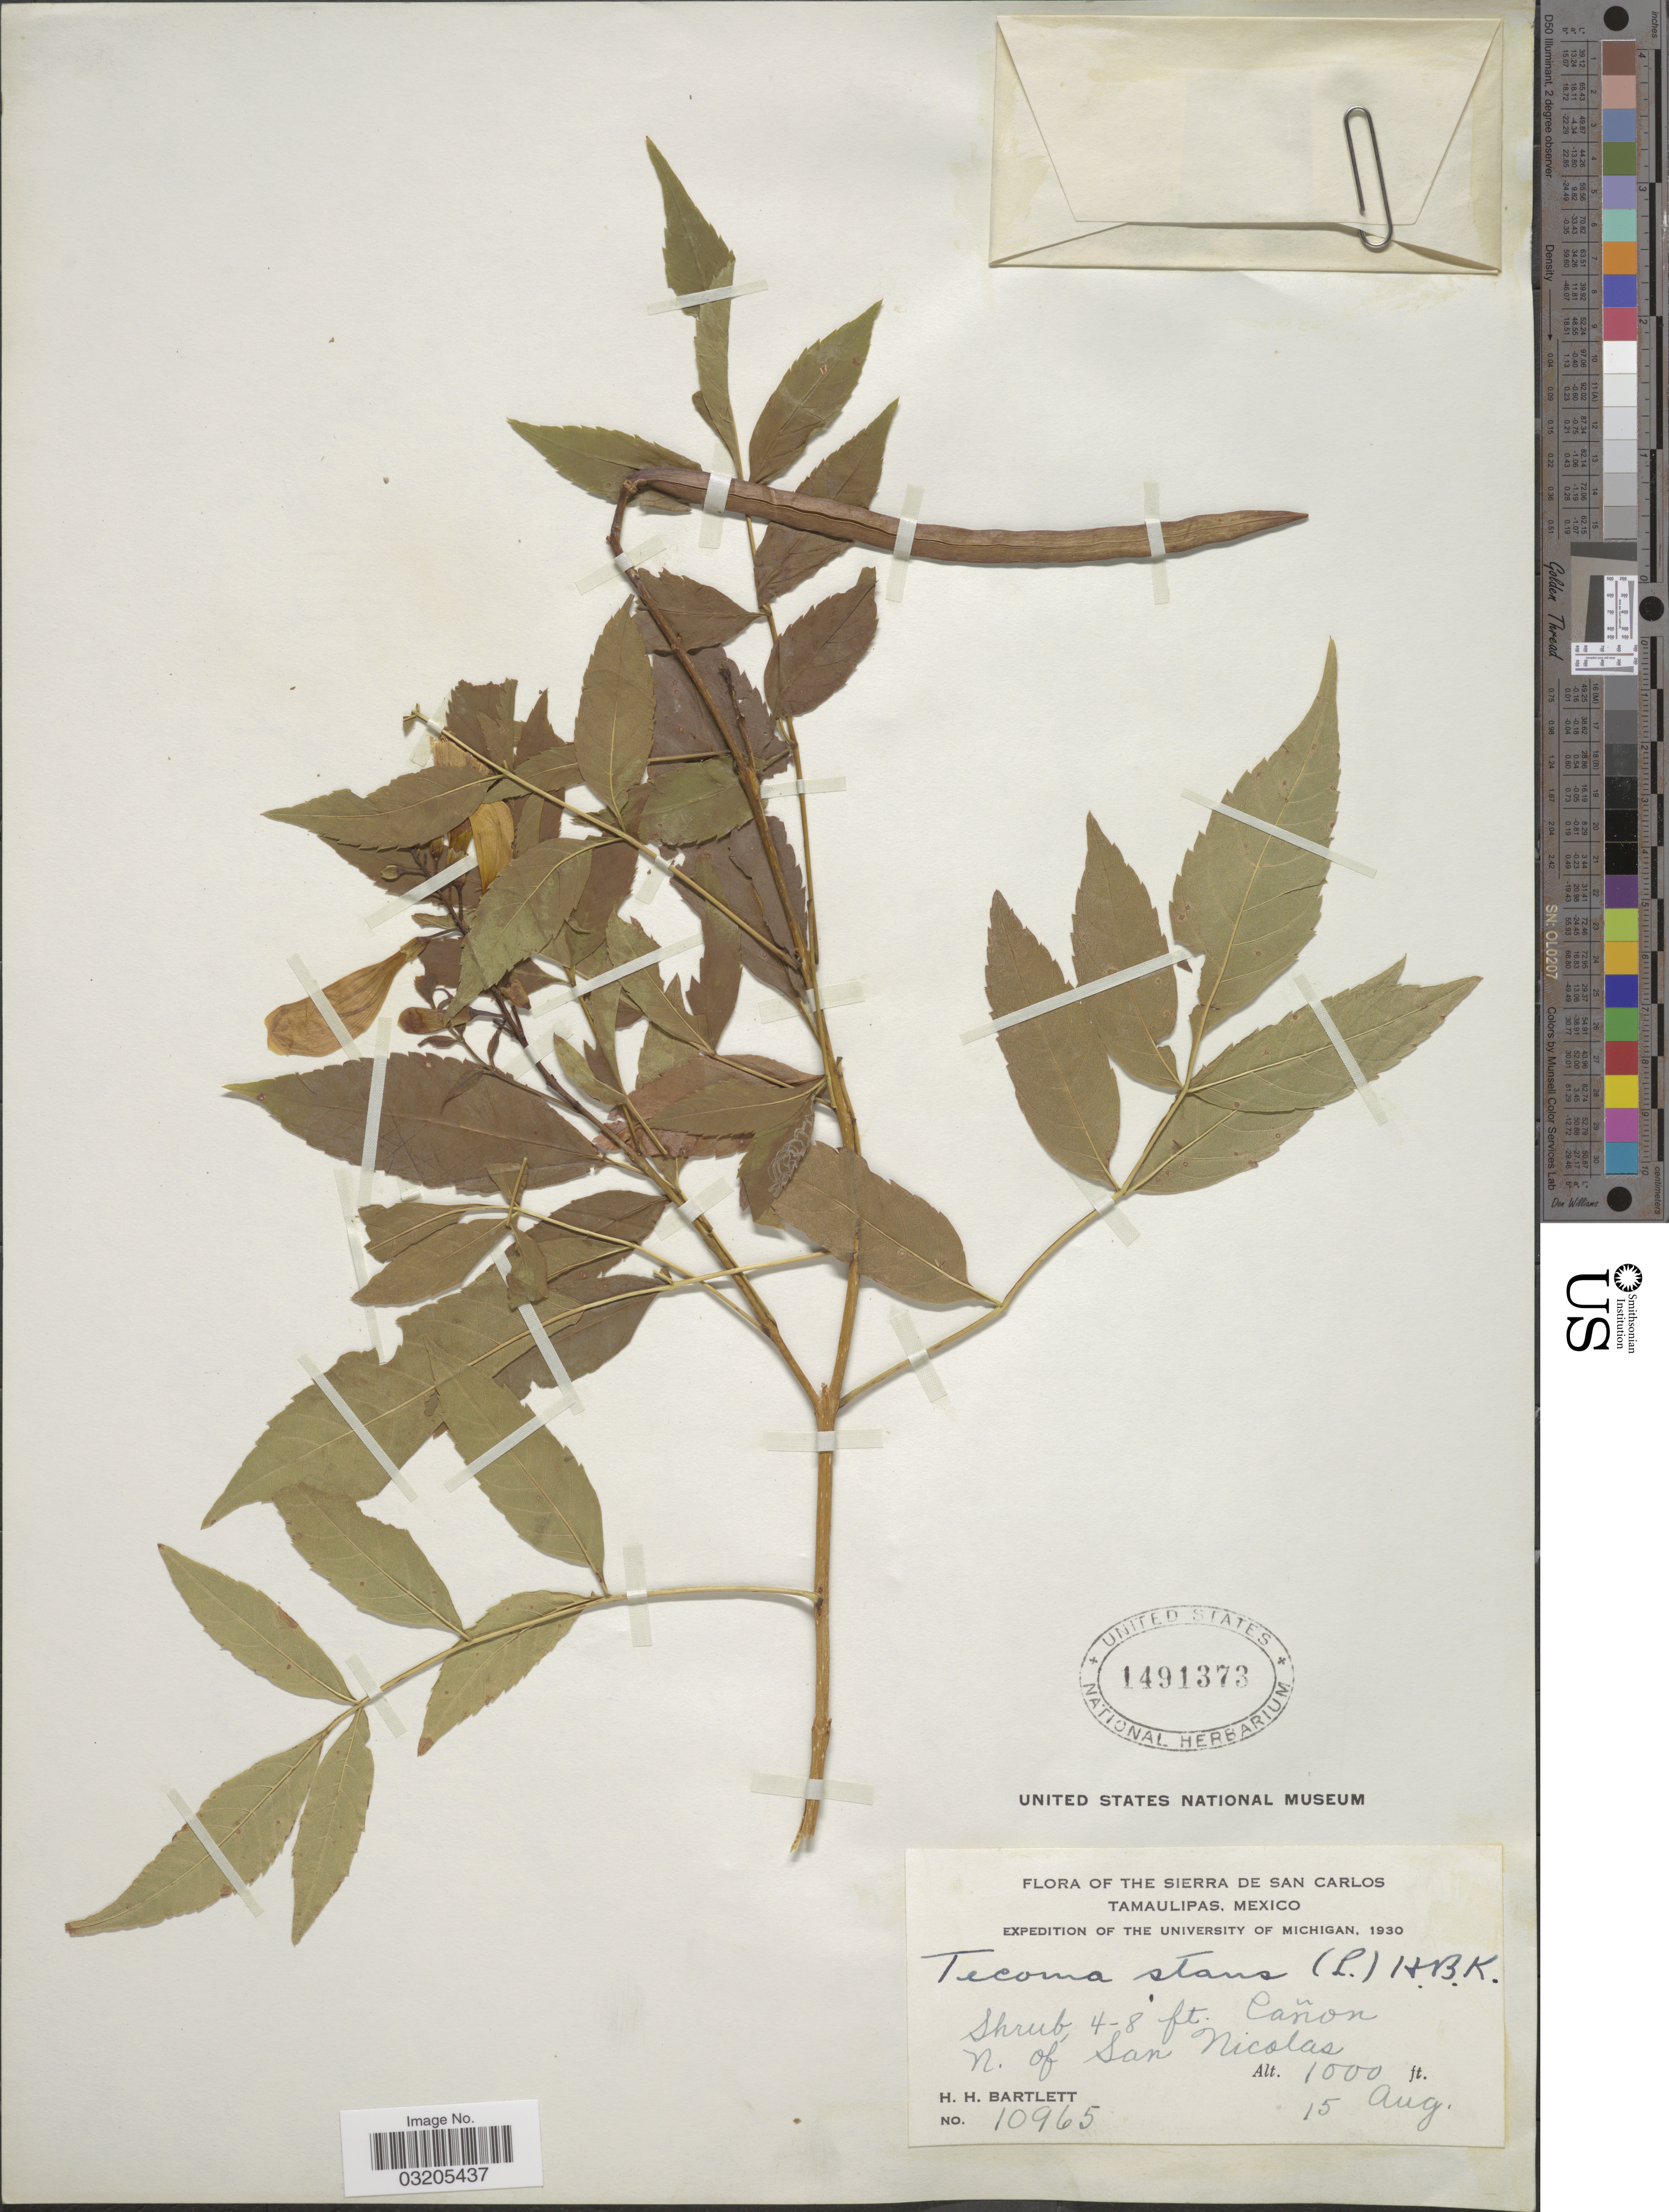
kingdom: Plantae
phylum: Tracheophyta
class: Magnoliopsida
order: Lamiales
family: Bignoniaceae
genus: Tecoma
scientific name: Tecoma stans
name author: (L.) Juss. ex Kunth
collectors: H. H. Bartlett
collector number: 10965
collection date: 1930-08-15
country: Mexico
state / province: Tamaulipas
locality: The Sierra de San Carlos. Cañon N. of San Nicolas.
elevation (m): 305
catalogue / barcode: US 1491371